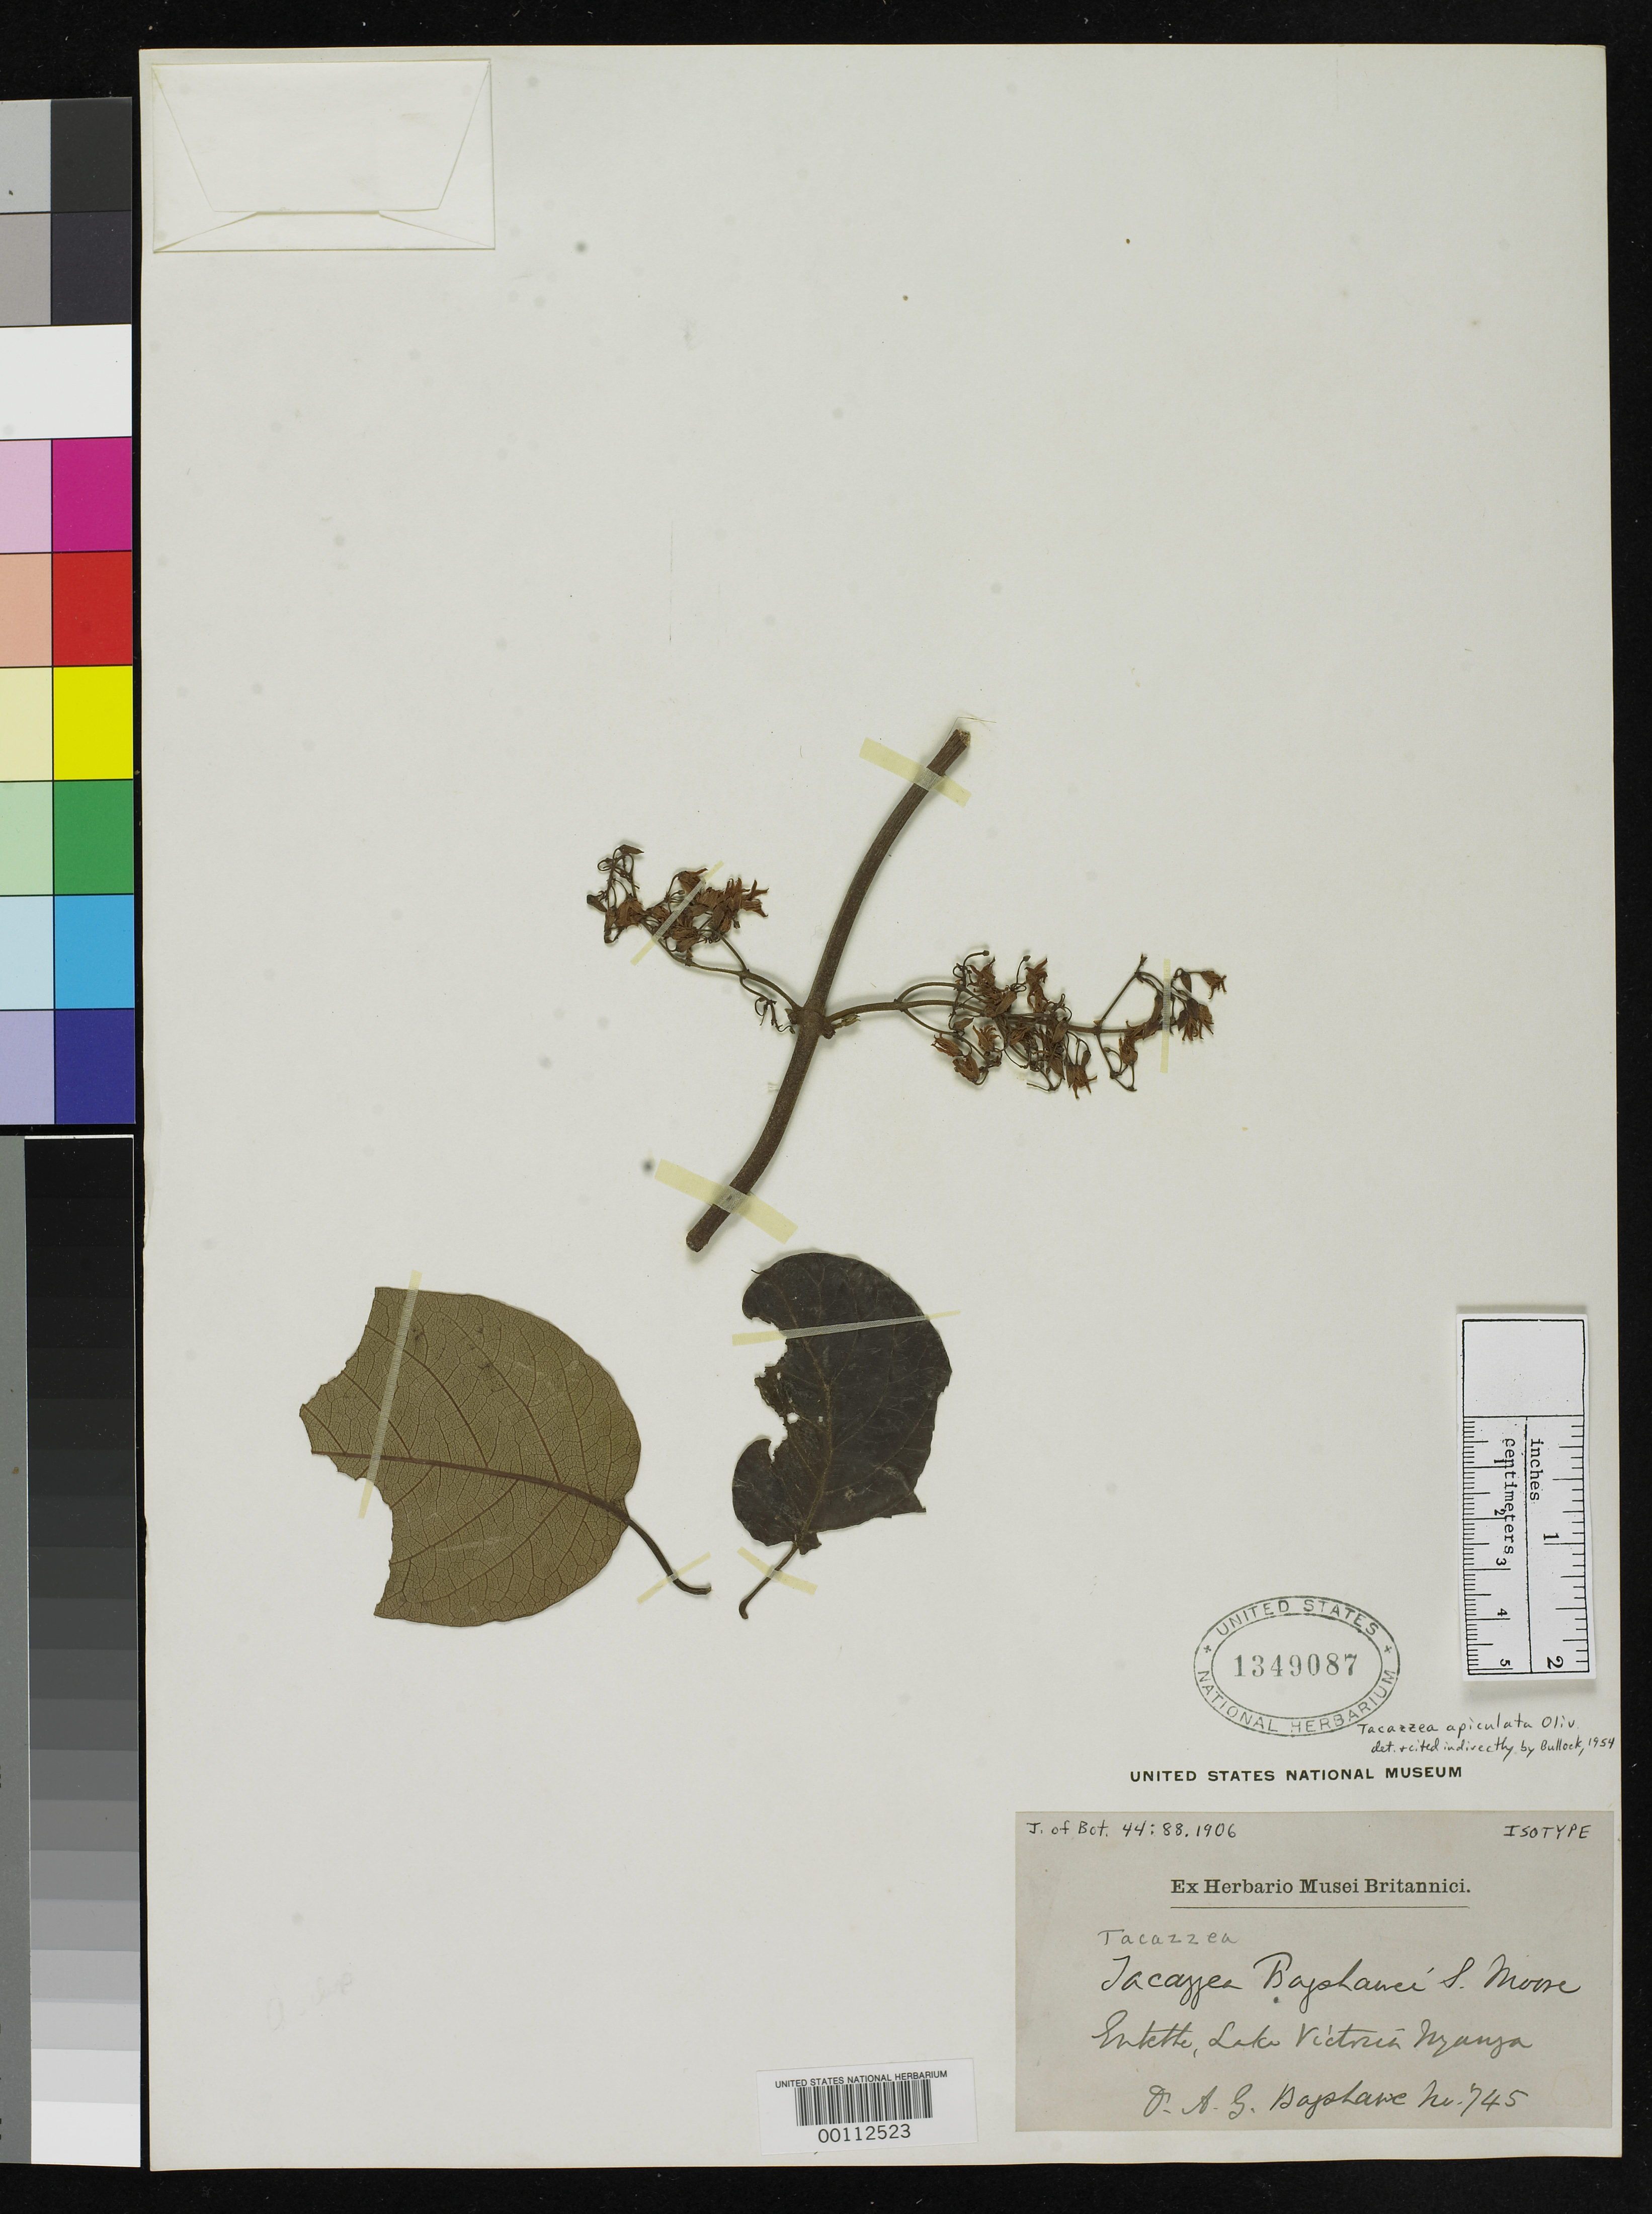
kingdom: Plantae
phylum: Tracheophyta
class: Magnoliopsida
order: Gentianales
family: Apocynaceae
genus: Tacazzea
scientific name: Tacazzea bagshawei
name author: S. Moore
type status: Isotype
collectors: A. Bagshawe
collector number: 745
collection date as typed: Sep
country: Uganda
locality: Entebbe, Lake Victoria.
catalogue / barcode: US 1349087